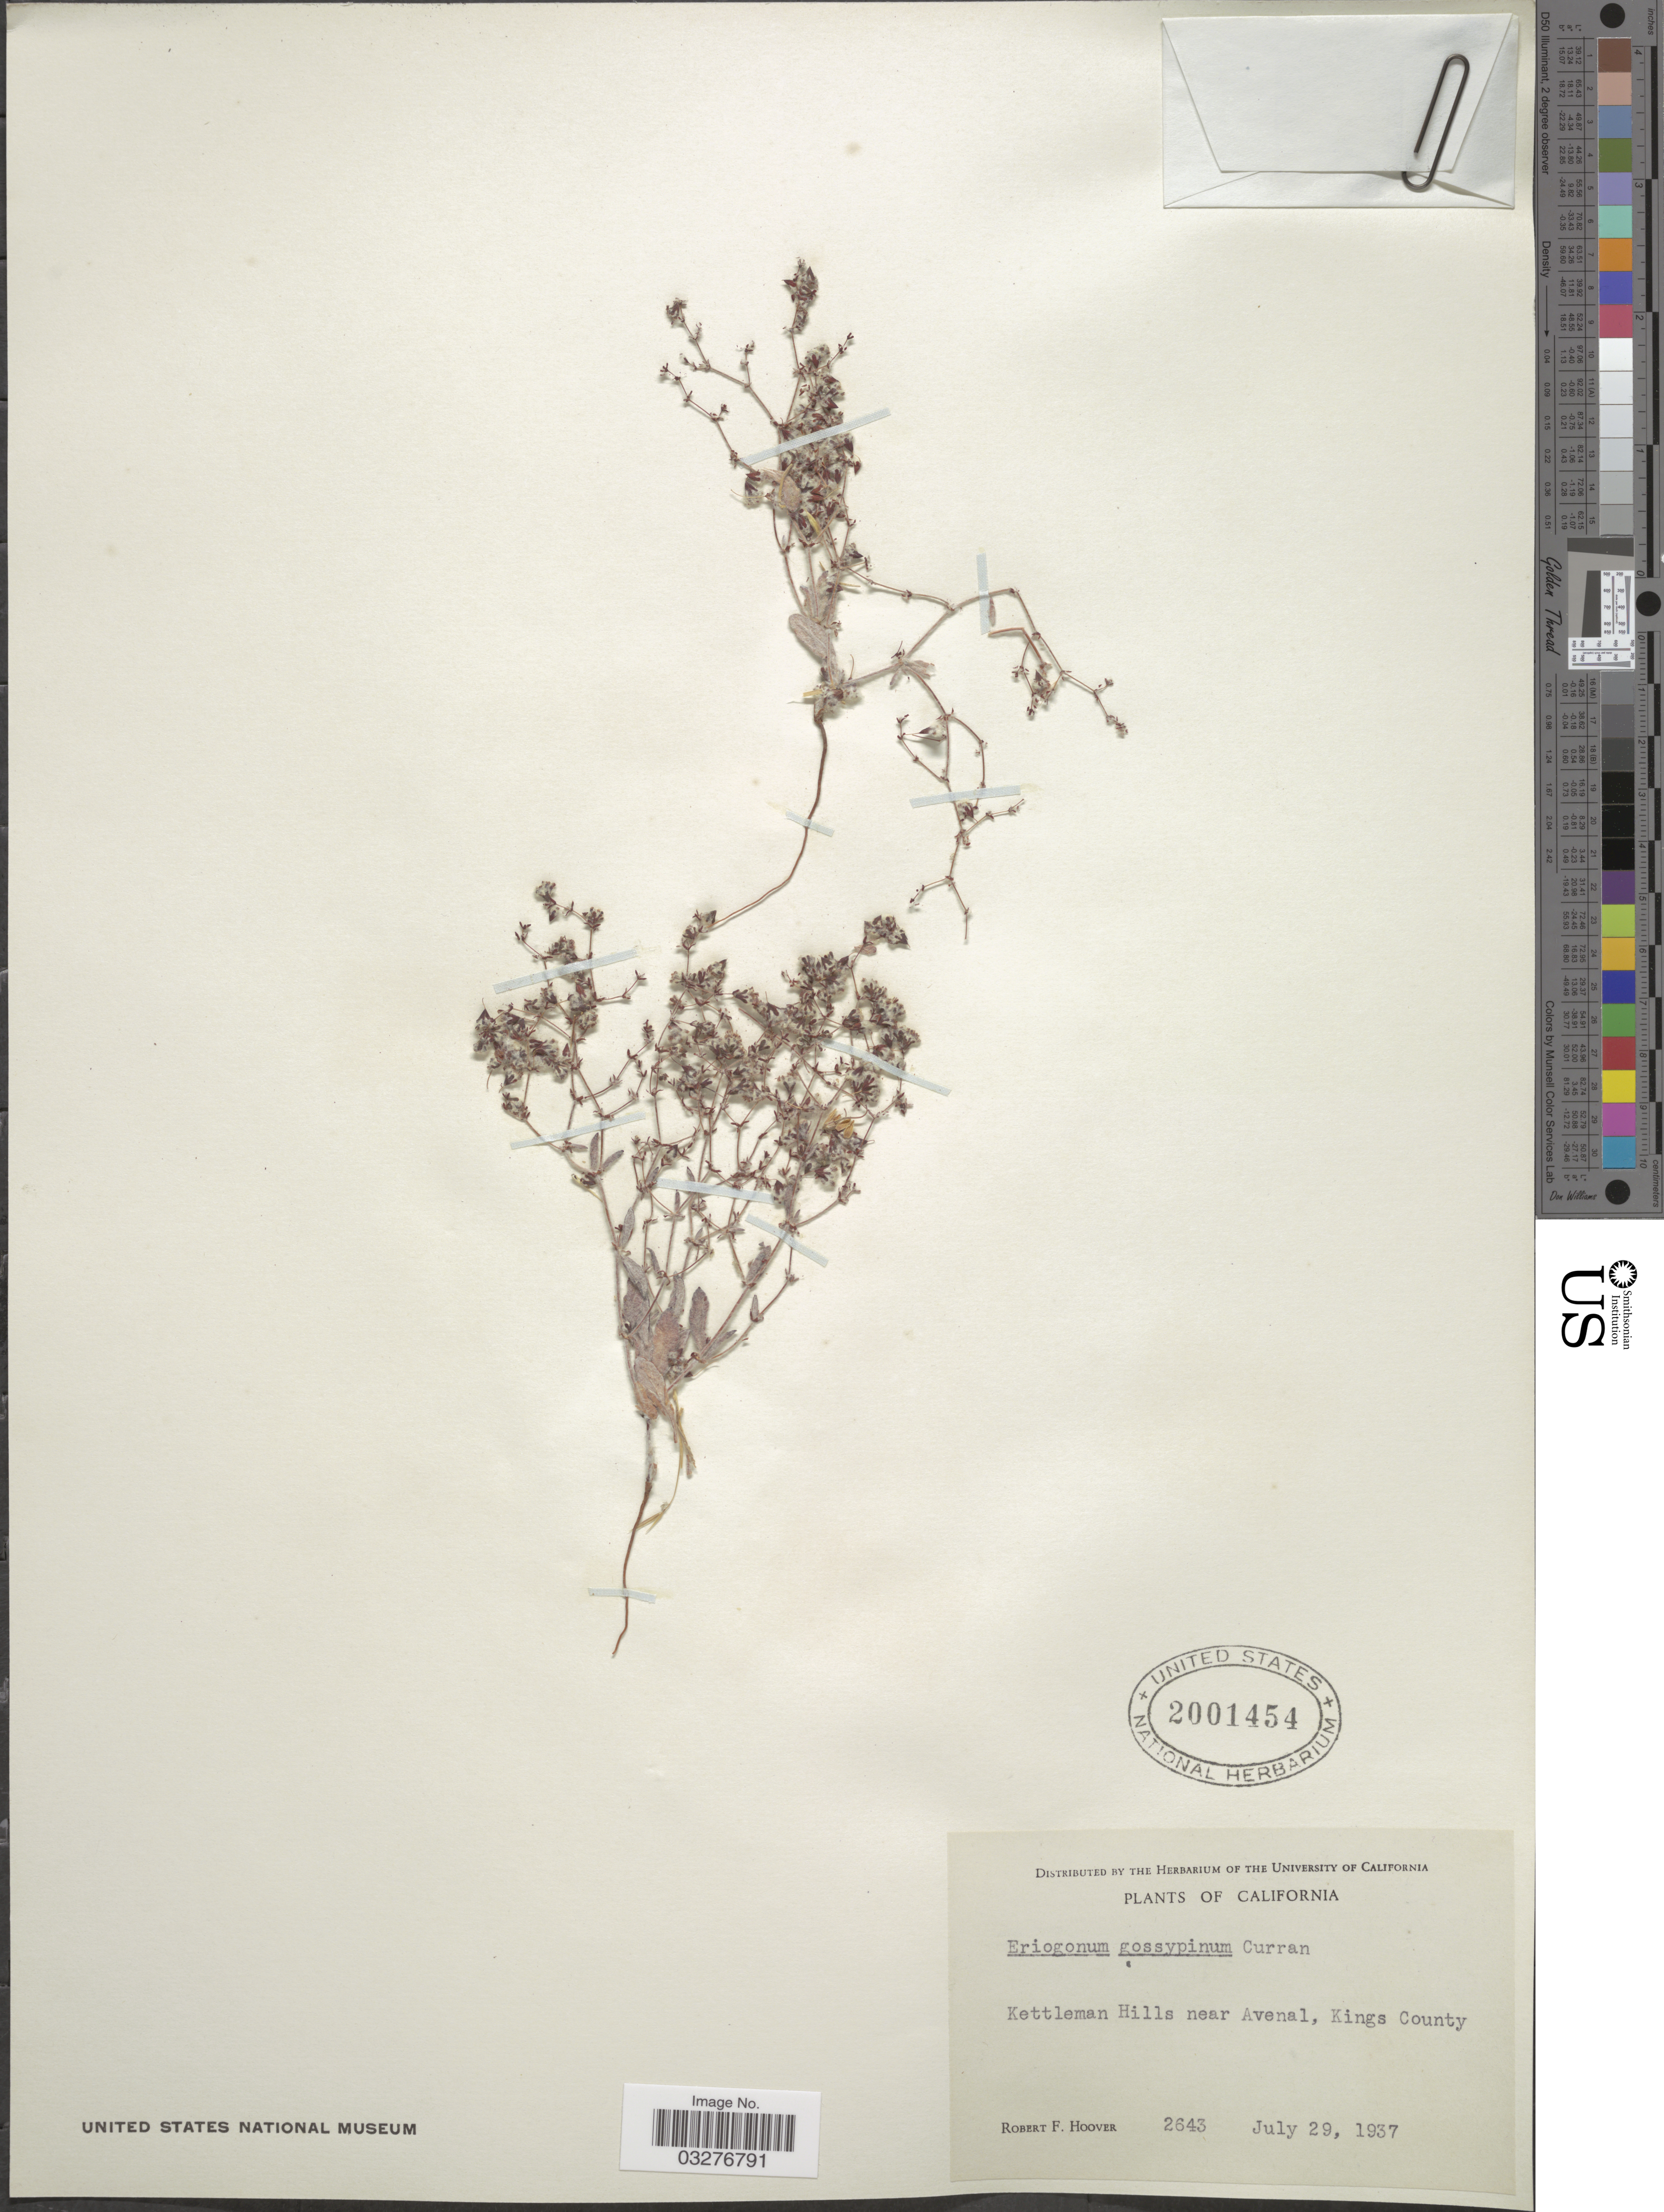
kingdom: Plantae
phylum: Tracheophyta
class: Magnoliopsida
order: Caryophyllales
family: Polygonaceae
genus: Eriogonum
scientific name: Eriogonum gossypinum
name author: Curran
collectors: R. F. Hoover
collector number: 2643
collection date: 1937-07-29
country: United States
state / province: California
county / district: Kings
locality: Kettleman Hills near Avenal, Kings County.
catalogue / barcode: US 2001454